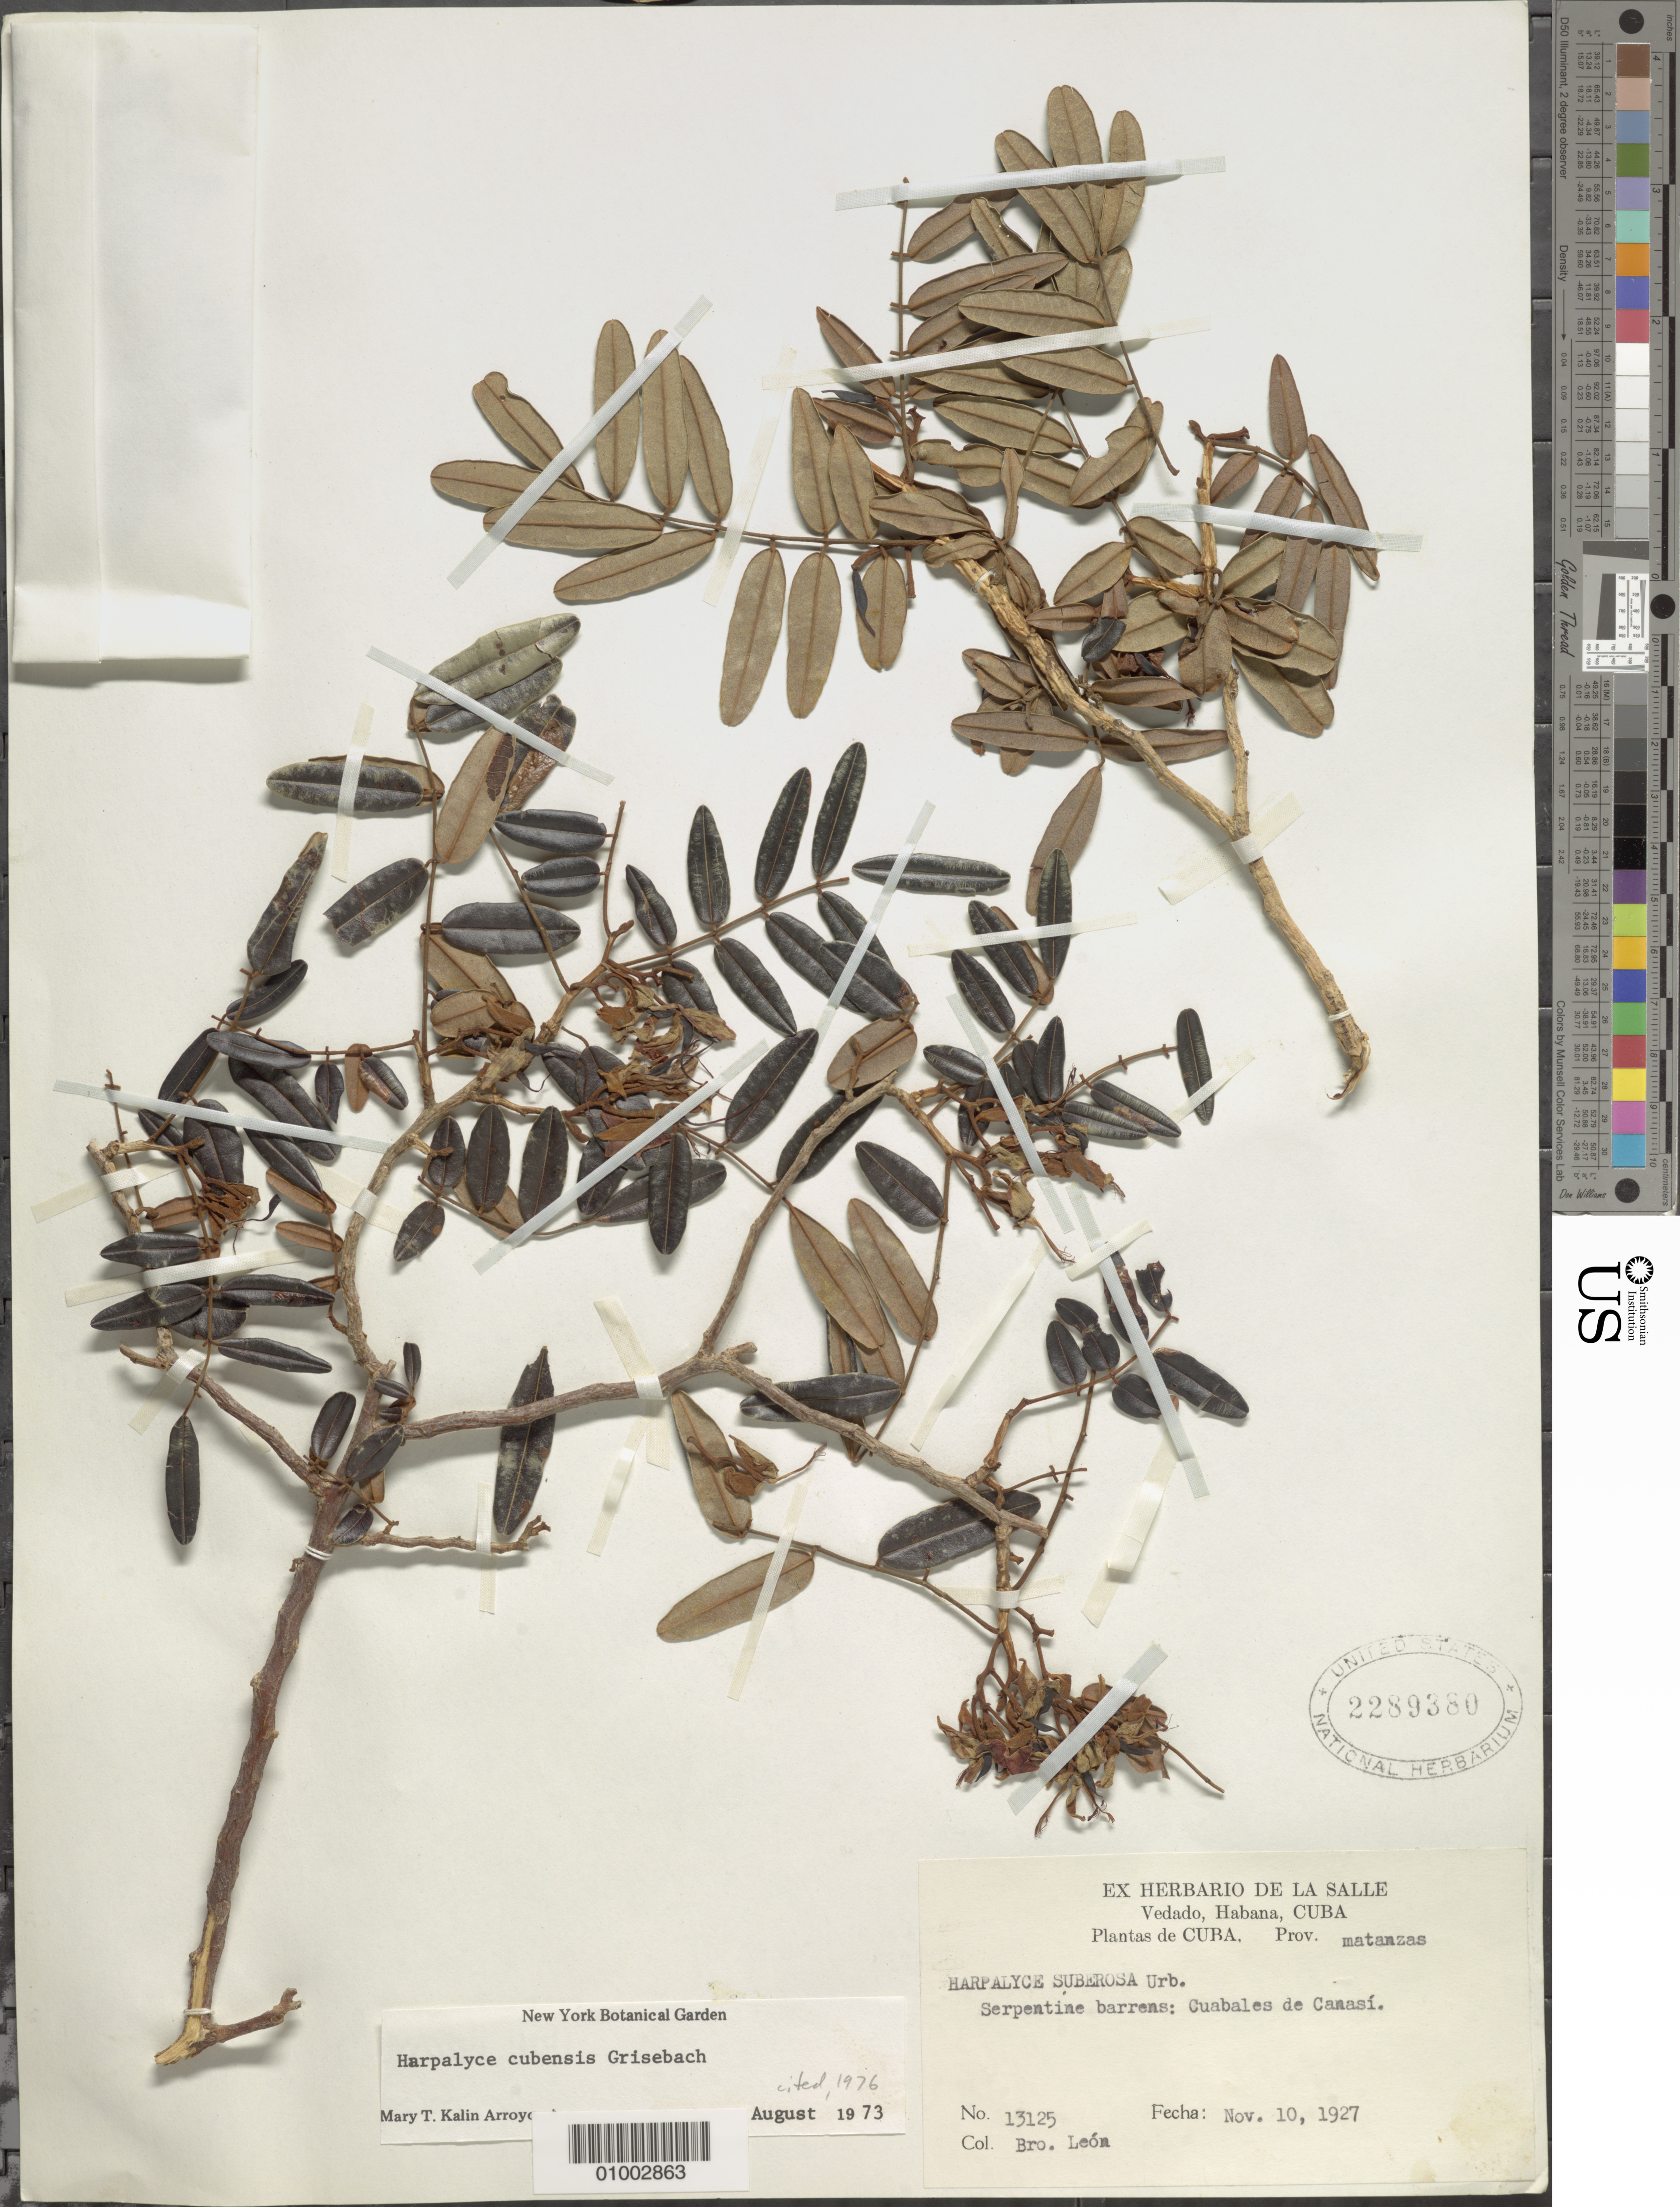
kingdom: Plantae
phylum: Tracheophyta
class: Magnoliopsida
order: Fabales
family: Fabaceae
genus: Harpalyce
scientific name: Harpalyce cubensis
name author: Griseb.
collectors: Bro. León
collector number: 13125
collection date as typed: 10 Nov 1927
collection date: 1927-11-10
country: Cuba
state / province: Matanzas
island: Cuba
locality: Serpentine barrens, Cuabales, de Canasi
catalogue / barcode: US 2289380